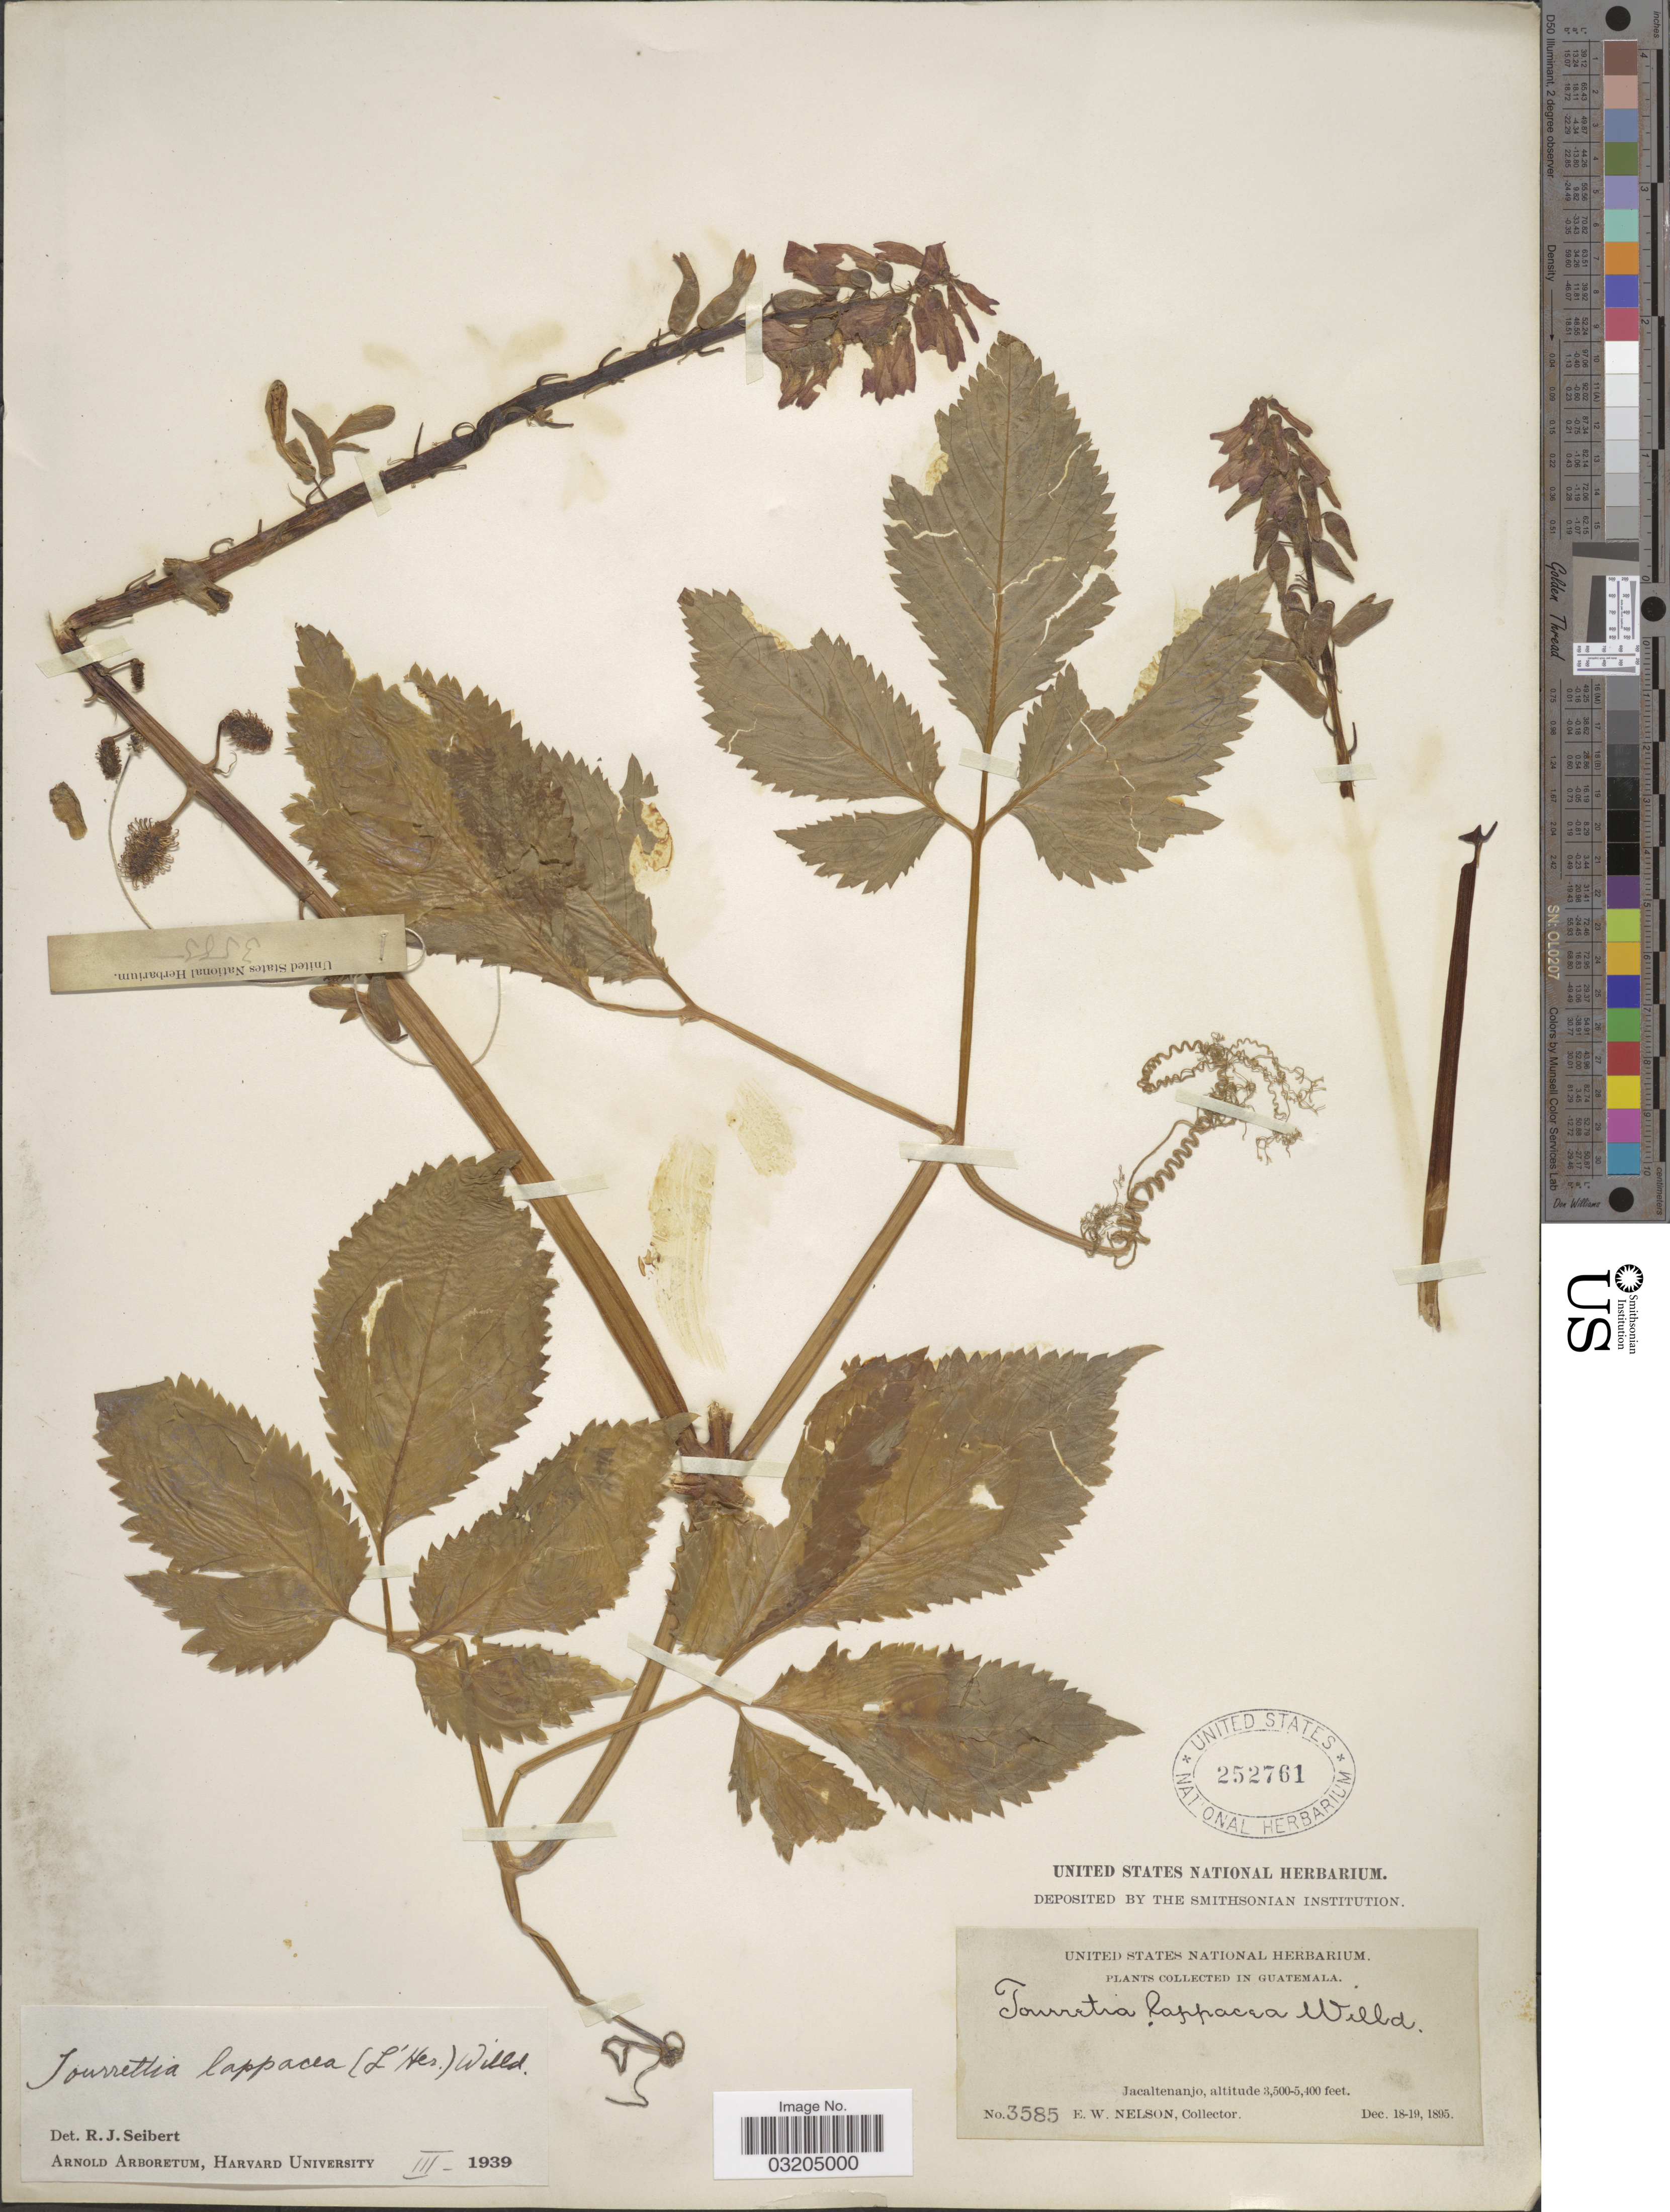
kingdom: Plantae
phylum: Tracheophyta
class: Magnoliopsida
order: Lamiales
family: Bignoniaceae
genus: Tourrettia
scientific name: Tourrettia lappacea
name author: (L'Hér.) Willd.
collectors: E. W. Nelson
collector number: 3585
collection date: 1895-12-18/1895-12-19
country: Guatemala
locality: Jacaltenanjo.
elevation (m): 1067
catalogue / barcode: US 252761